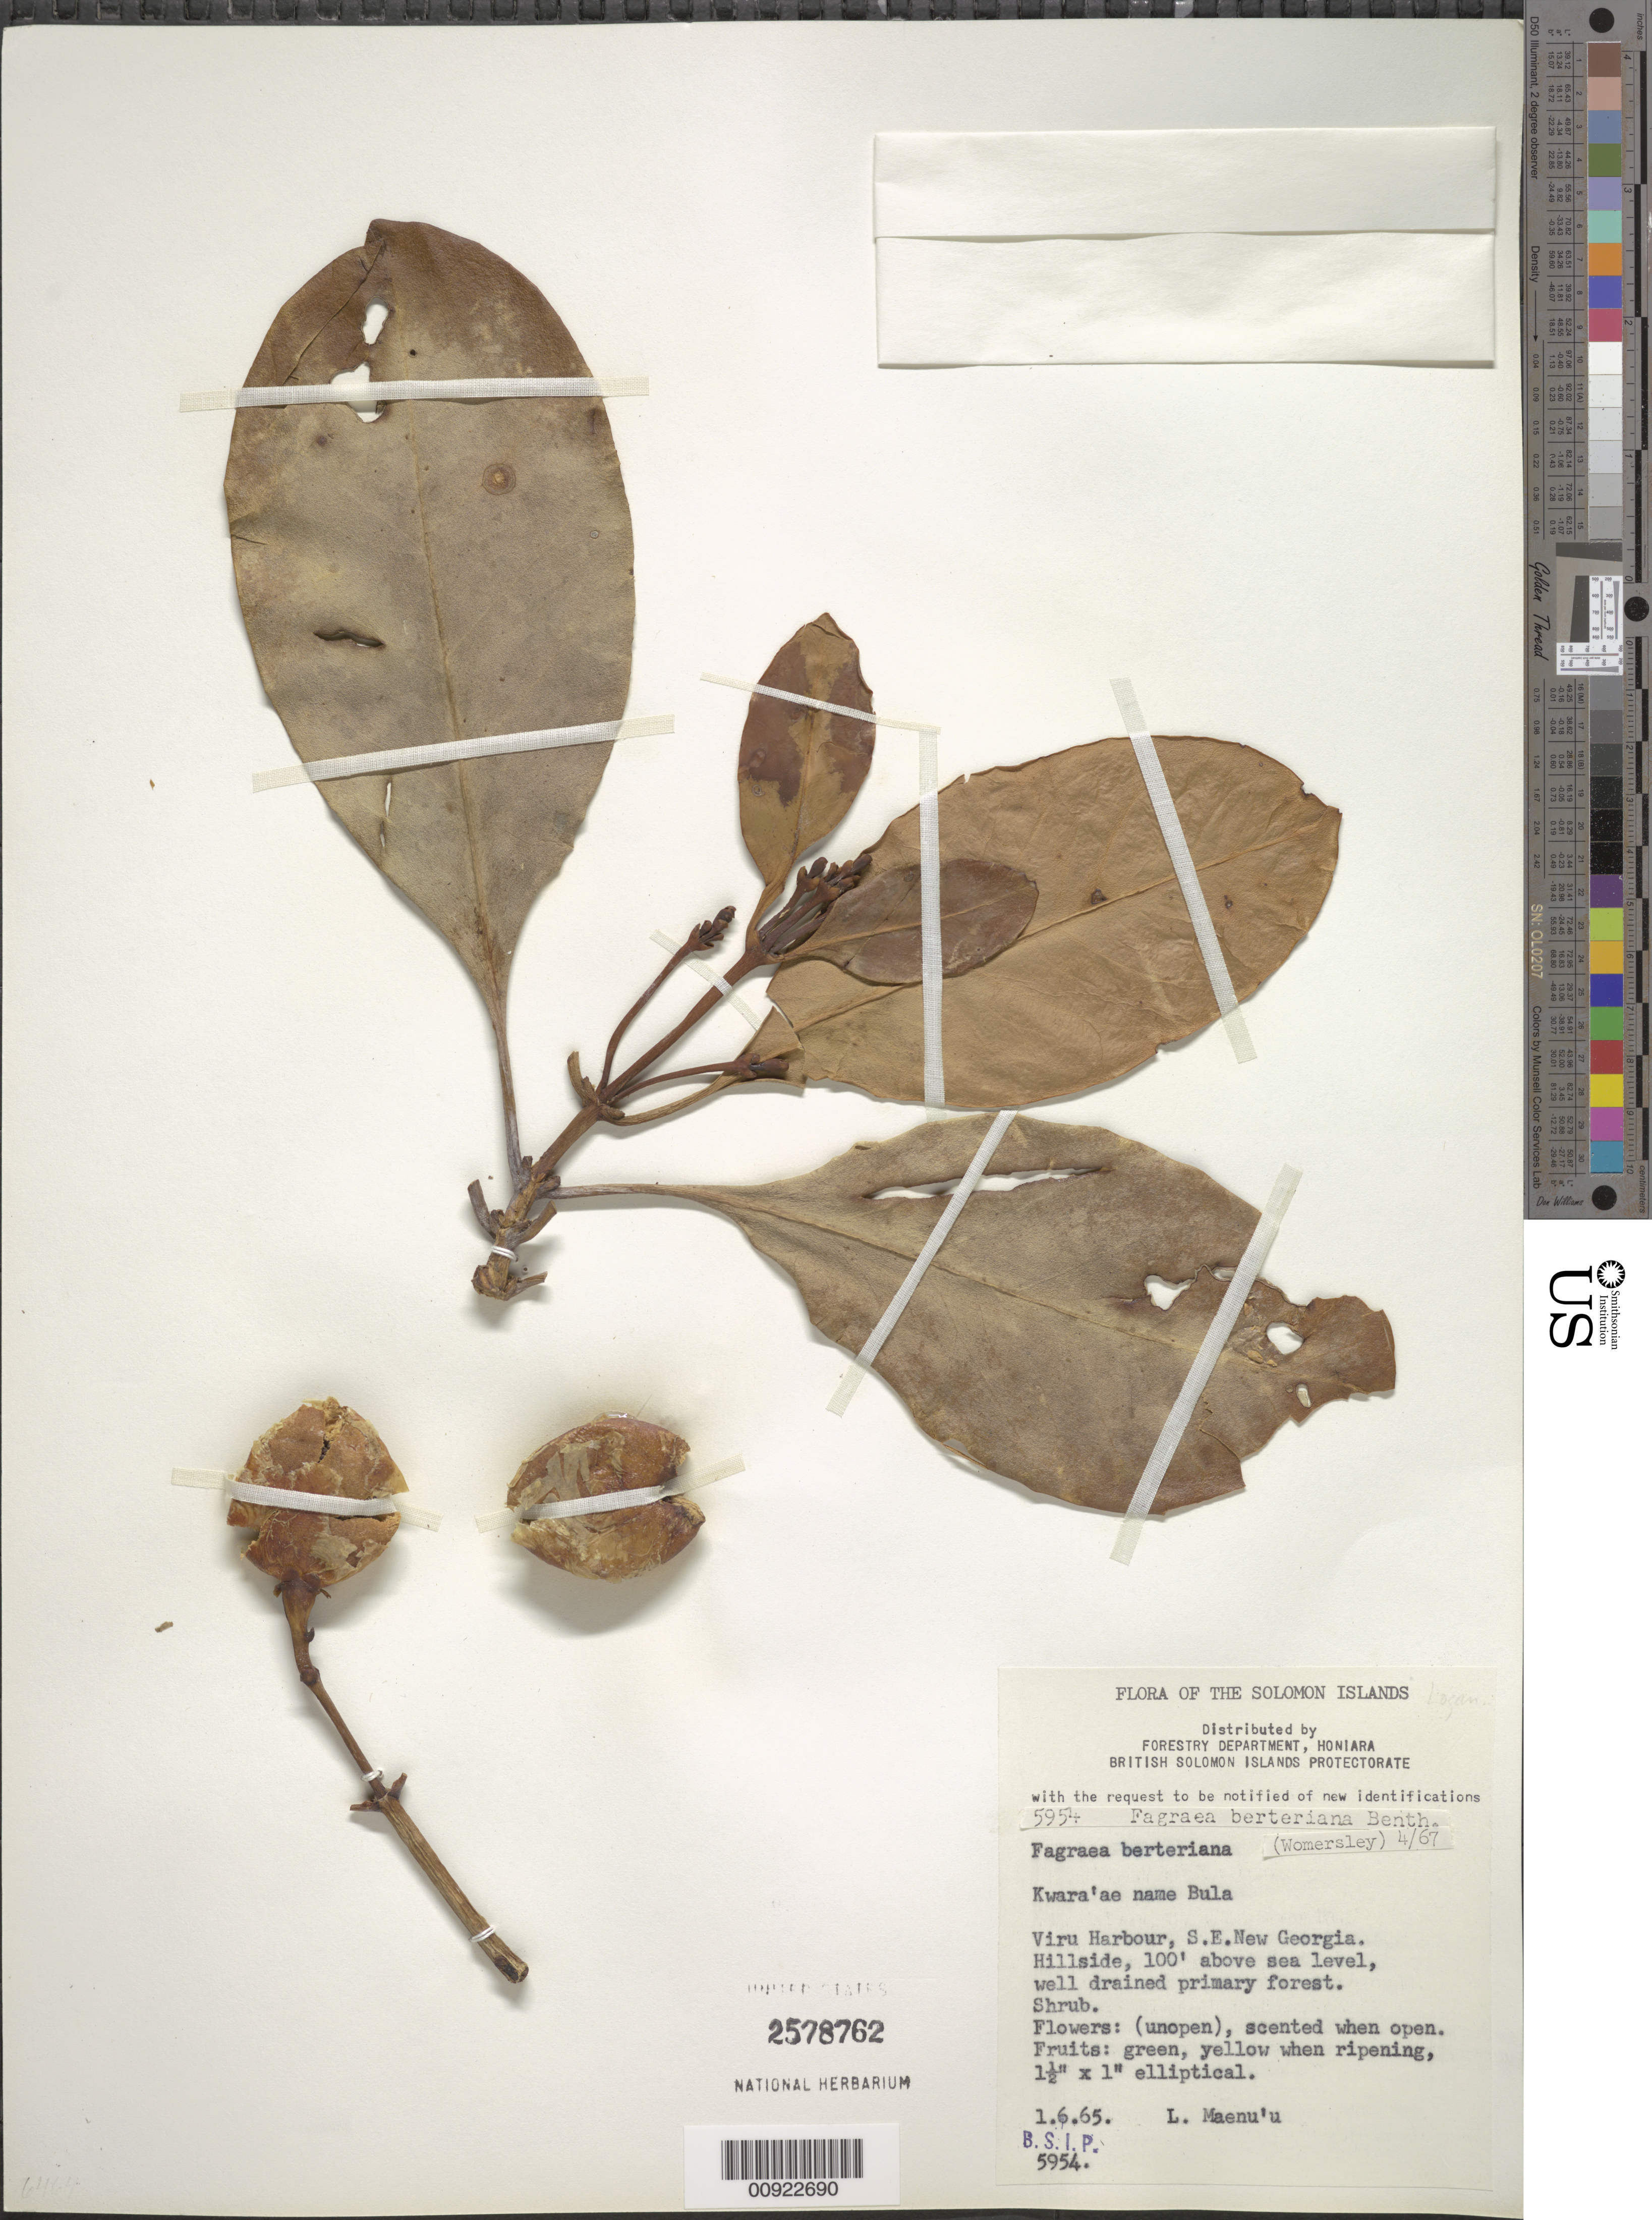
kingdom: Plantae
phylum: Tracheophyta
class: Magnoliopsida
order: Gentianales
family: Gentianaceae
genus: Fagraea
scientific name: Fagraea berteroana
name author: A. Gray ex Benth.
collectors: L. Maenu'u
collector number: BSIP 5954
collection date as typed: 01 Jun 1965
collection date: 1965-06-01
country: Solomon Islands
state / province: Western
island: New Georgia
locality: Viru Harbour, SE New Georgia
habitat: Well drained primary forest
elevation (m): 30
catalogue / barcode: US 2578762